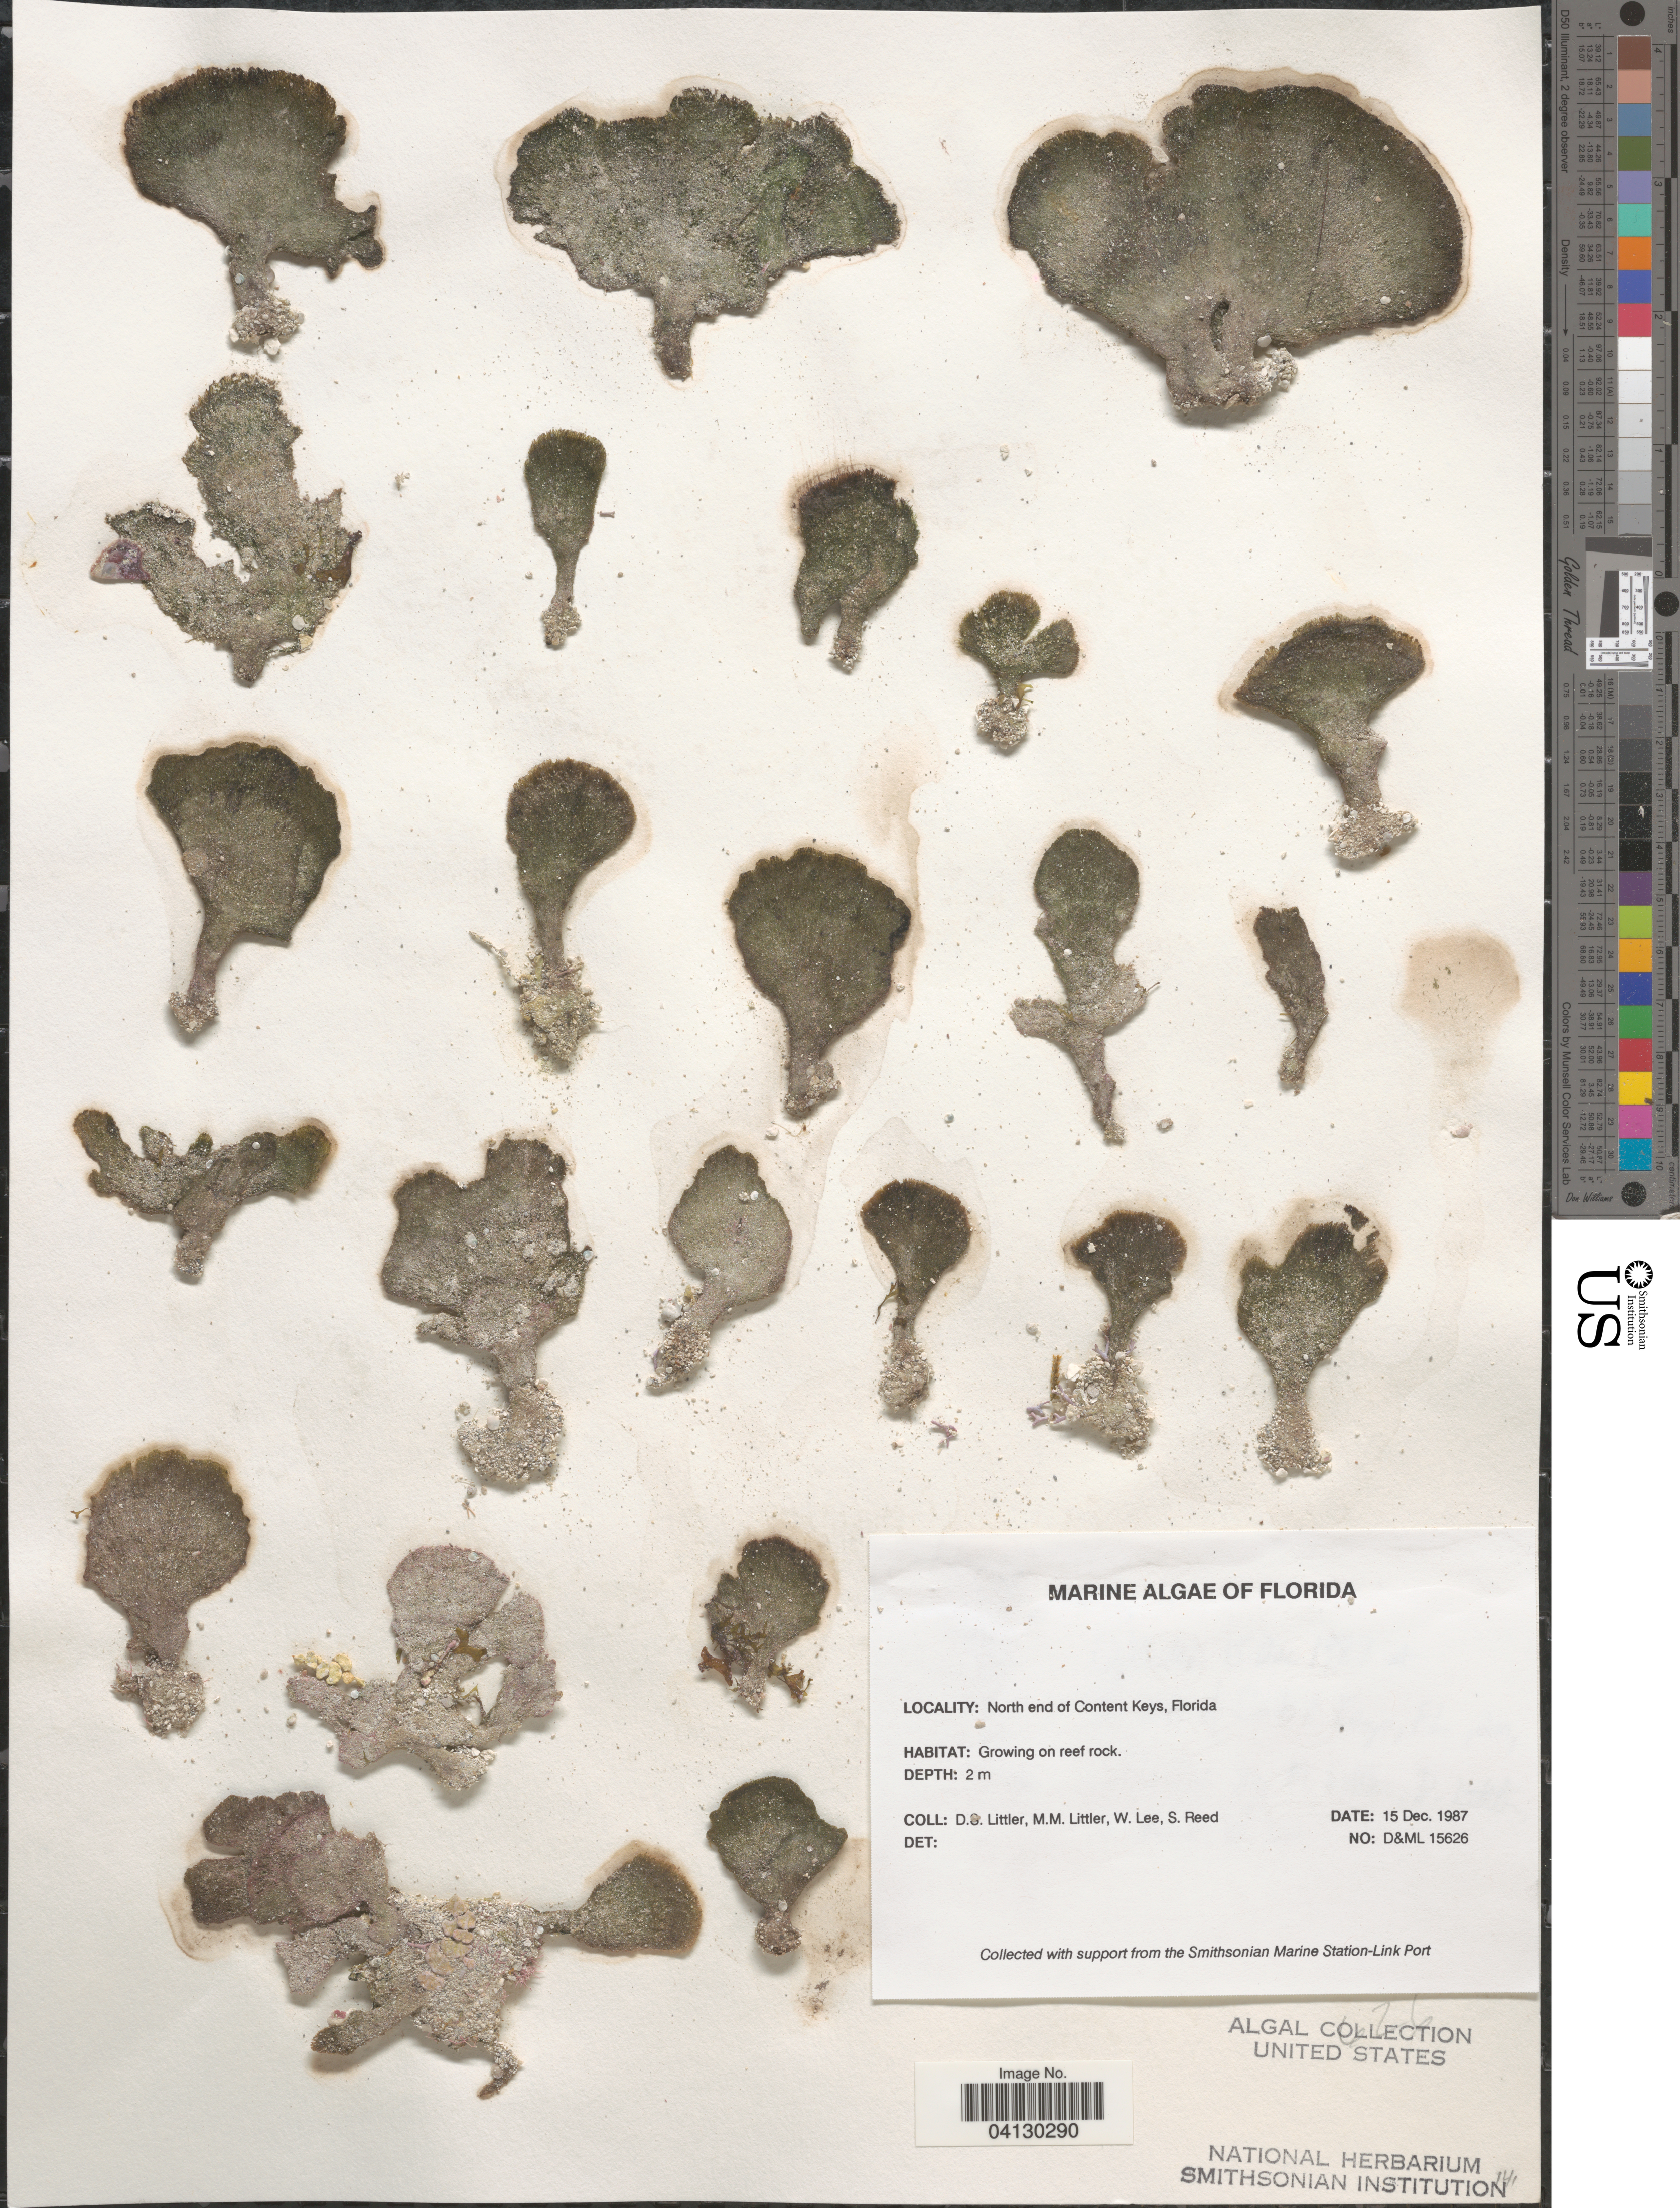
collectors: D. S. Littler, W. Lee & S. Reed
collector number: D&ML15626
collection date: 1987-12-15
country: United States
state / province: Florida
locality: North end of Content Keys.